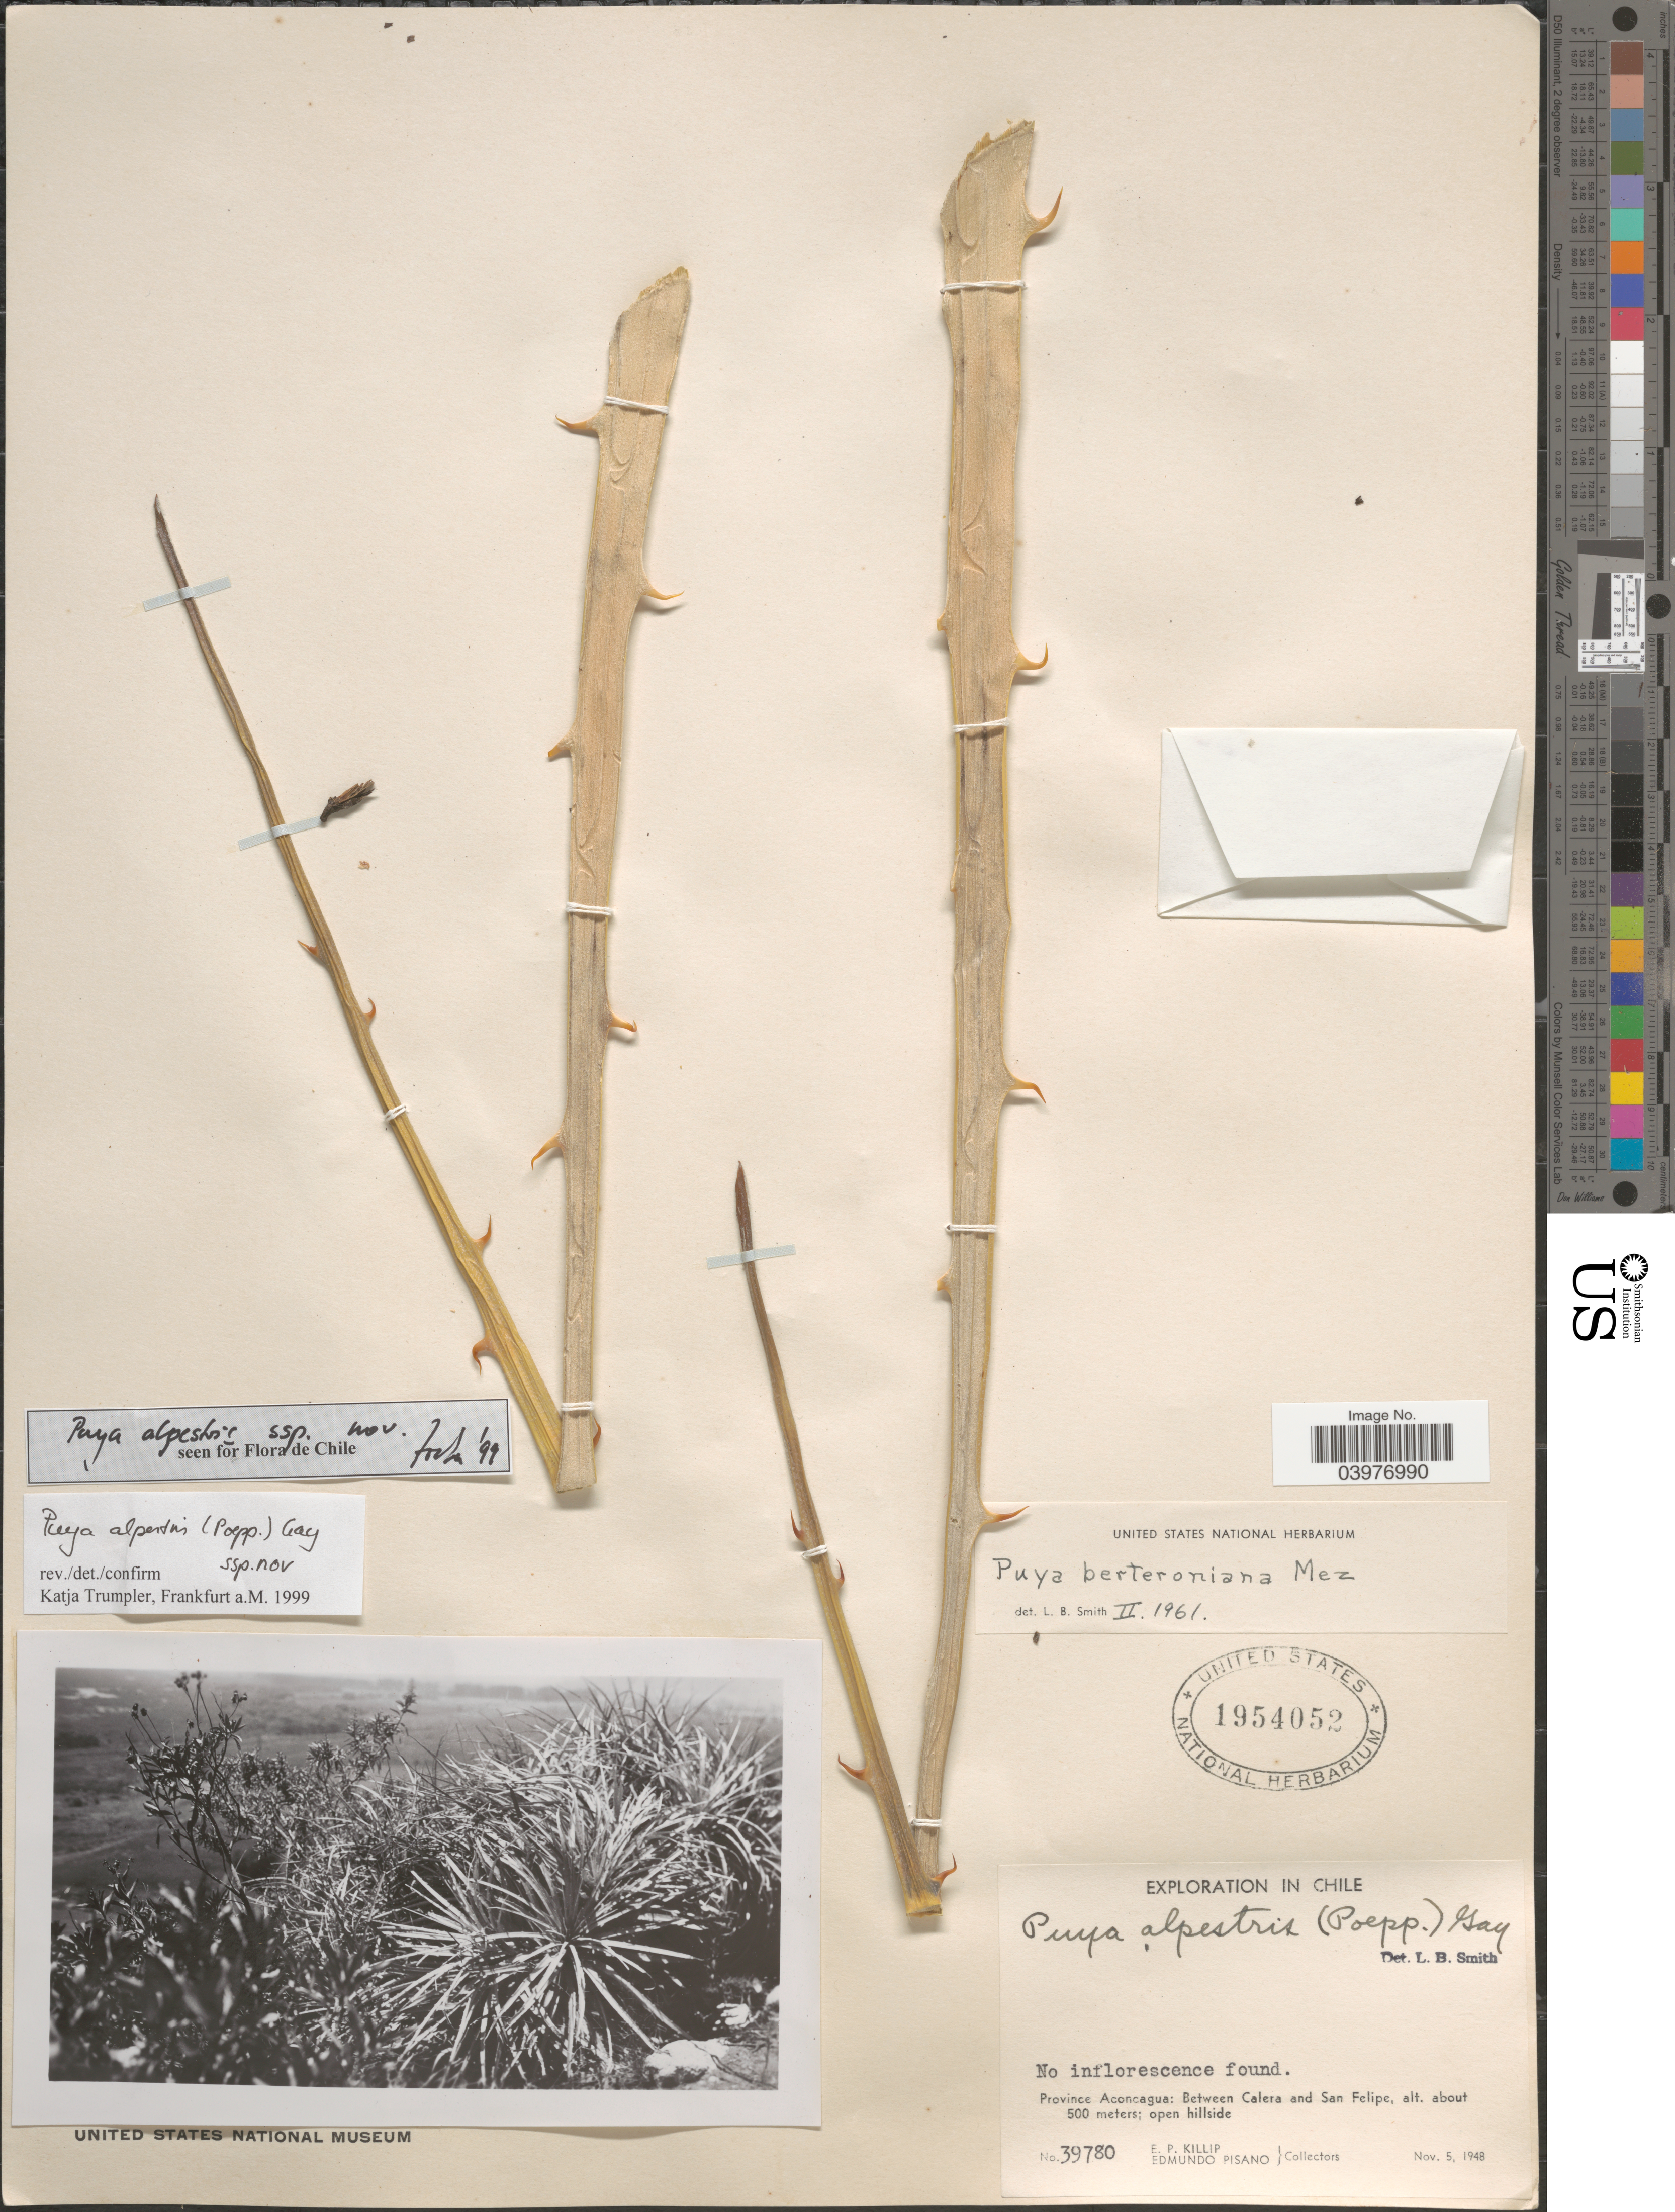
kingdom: Plantae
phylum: Tracheophyta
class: Liliopsida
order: Poales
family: Bromeliaceae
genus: Puya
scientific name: Puya alpestris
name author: (Poepp.) Gay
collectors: E. P. Killip & E. Pisano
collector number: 39780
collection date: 1948-11-05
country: Chile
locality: Province Aconcagua: Between Calera and San Felipe.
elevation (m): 500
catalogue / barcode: US 1954052